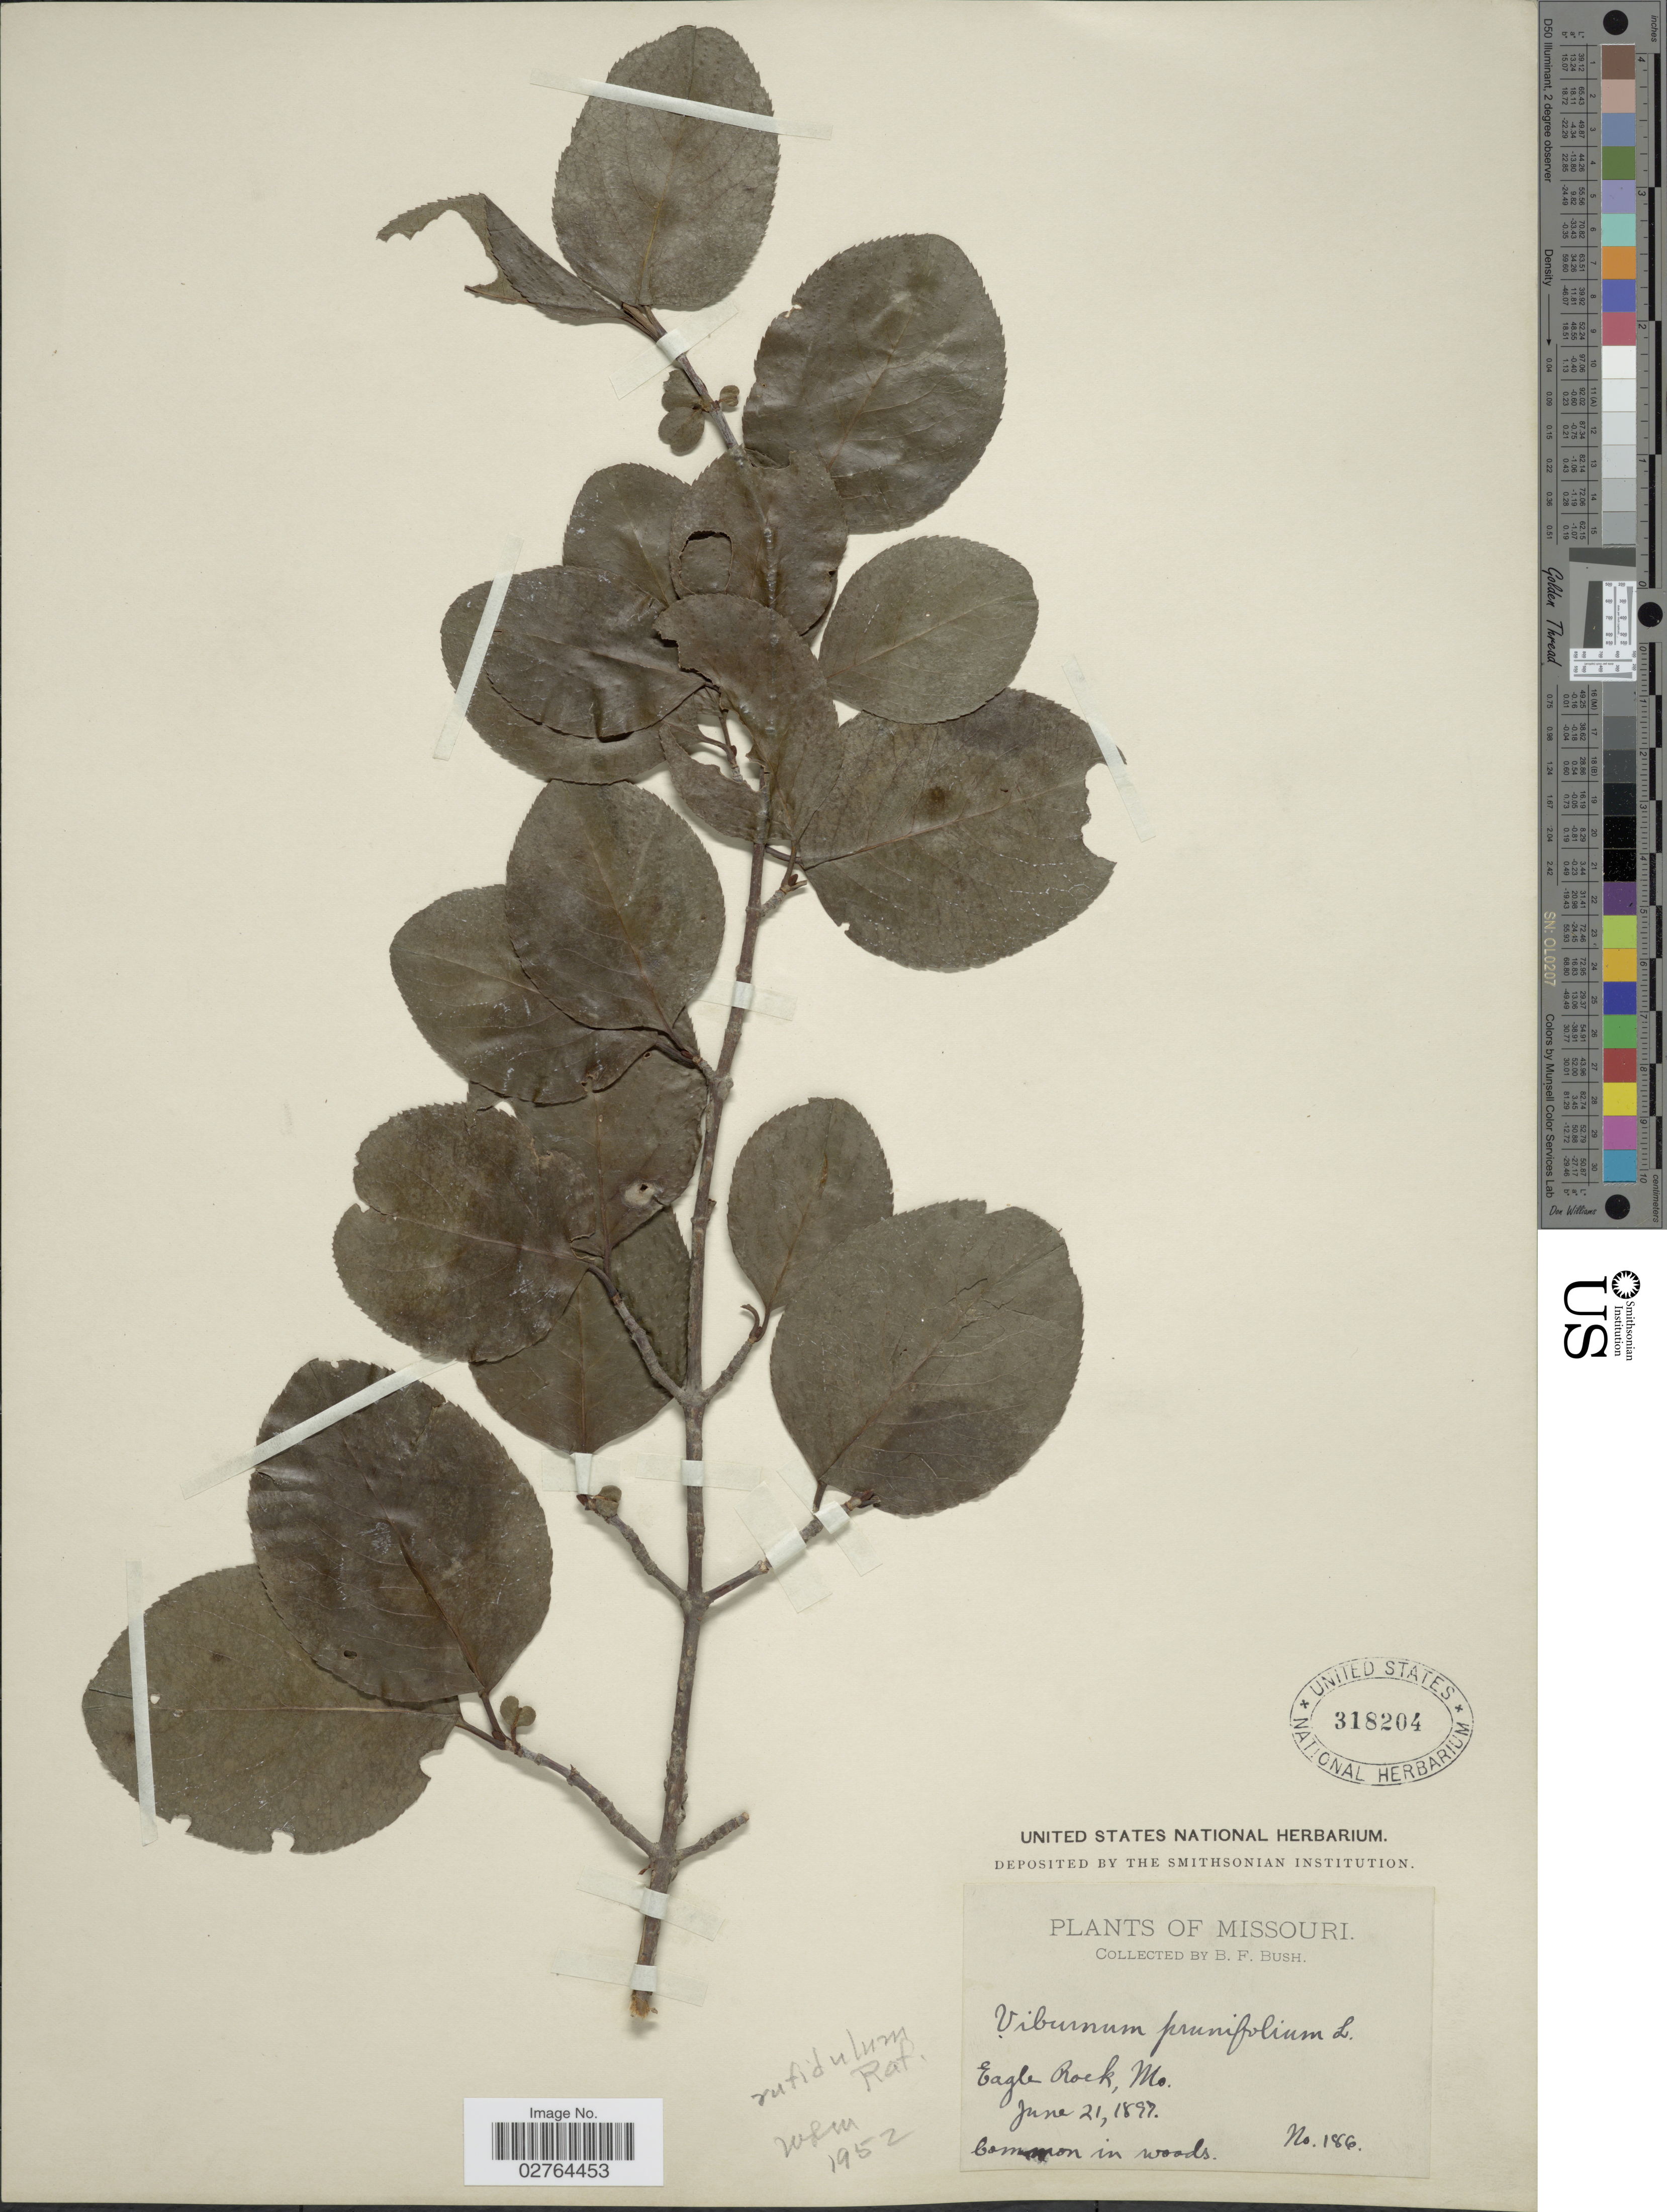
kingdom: Plantae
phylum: Tracheophyta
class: Magnoliopsida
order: Dipsacales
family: Viburnaceae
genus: Viburnum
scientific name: Viburnum rufidulum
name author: Raf.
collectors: B. F. Bush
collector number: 186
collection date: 1897-06-21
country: United States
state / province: Missouri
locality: Eagle Rock.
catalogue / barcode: US 318204